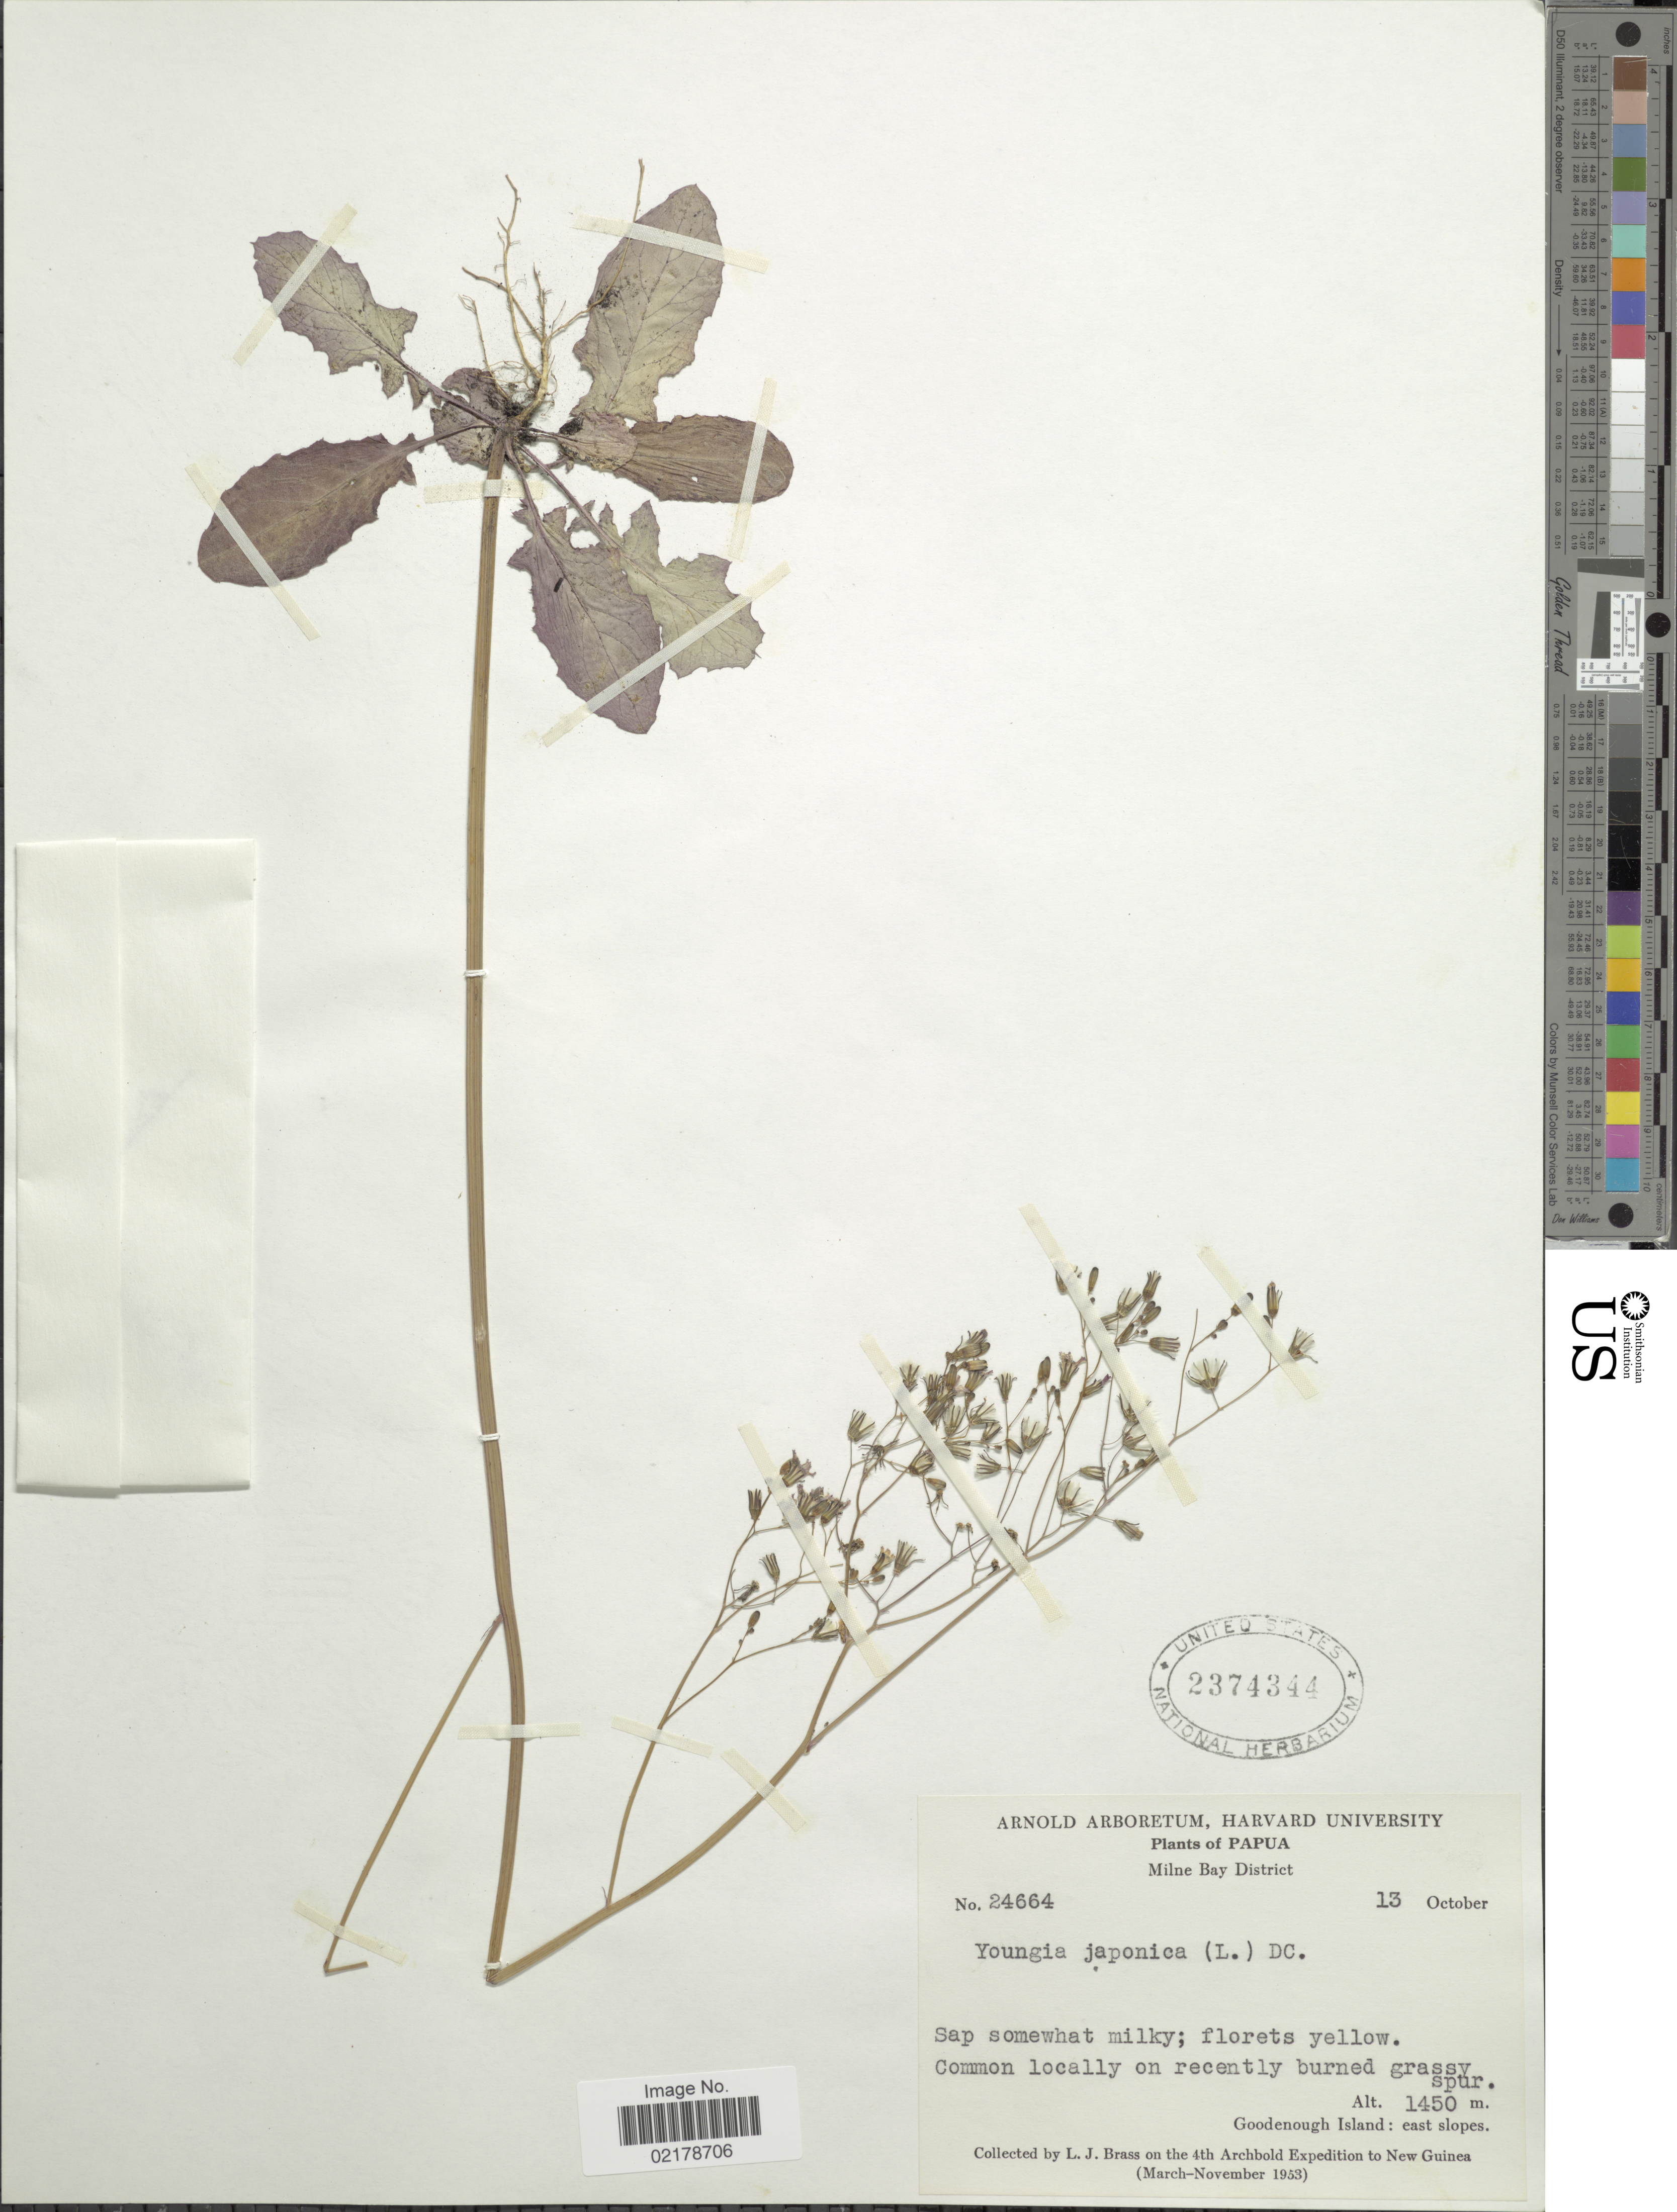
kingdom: Plantae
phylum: Tracheophyta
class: Magnoliopsida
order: Asterales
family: Asteraceae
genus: Youngia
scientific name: Youngia japonica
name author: (L.) DC.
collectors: L. J. Brass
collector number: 24664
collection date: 1953-10-13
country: Papua New Guinea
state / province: Milne Bay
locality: Milne Bay District. Goodenough Island: east slopes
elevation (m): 1450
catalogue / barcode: US 2374344